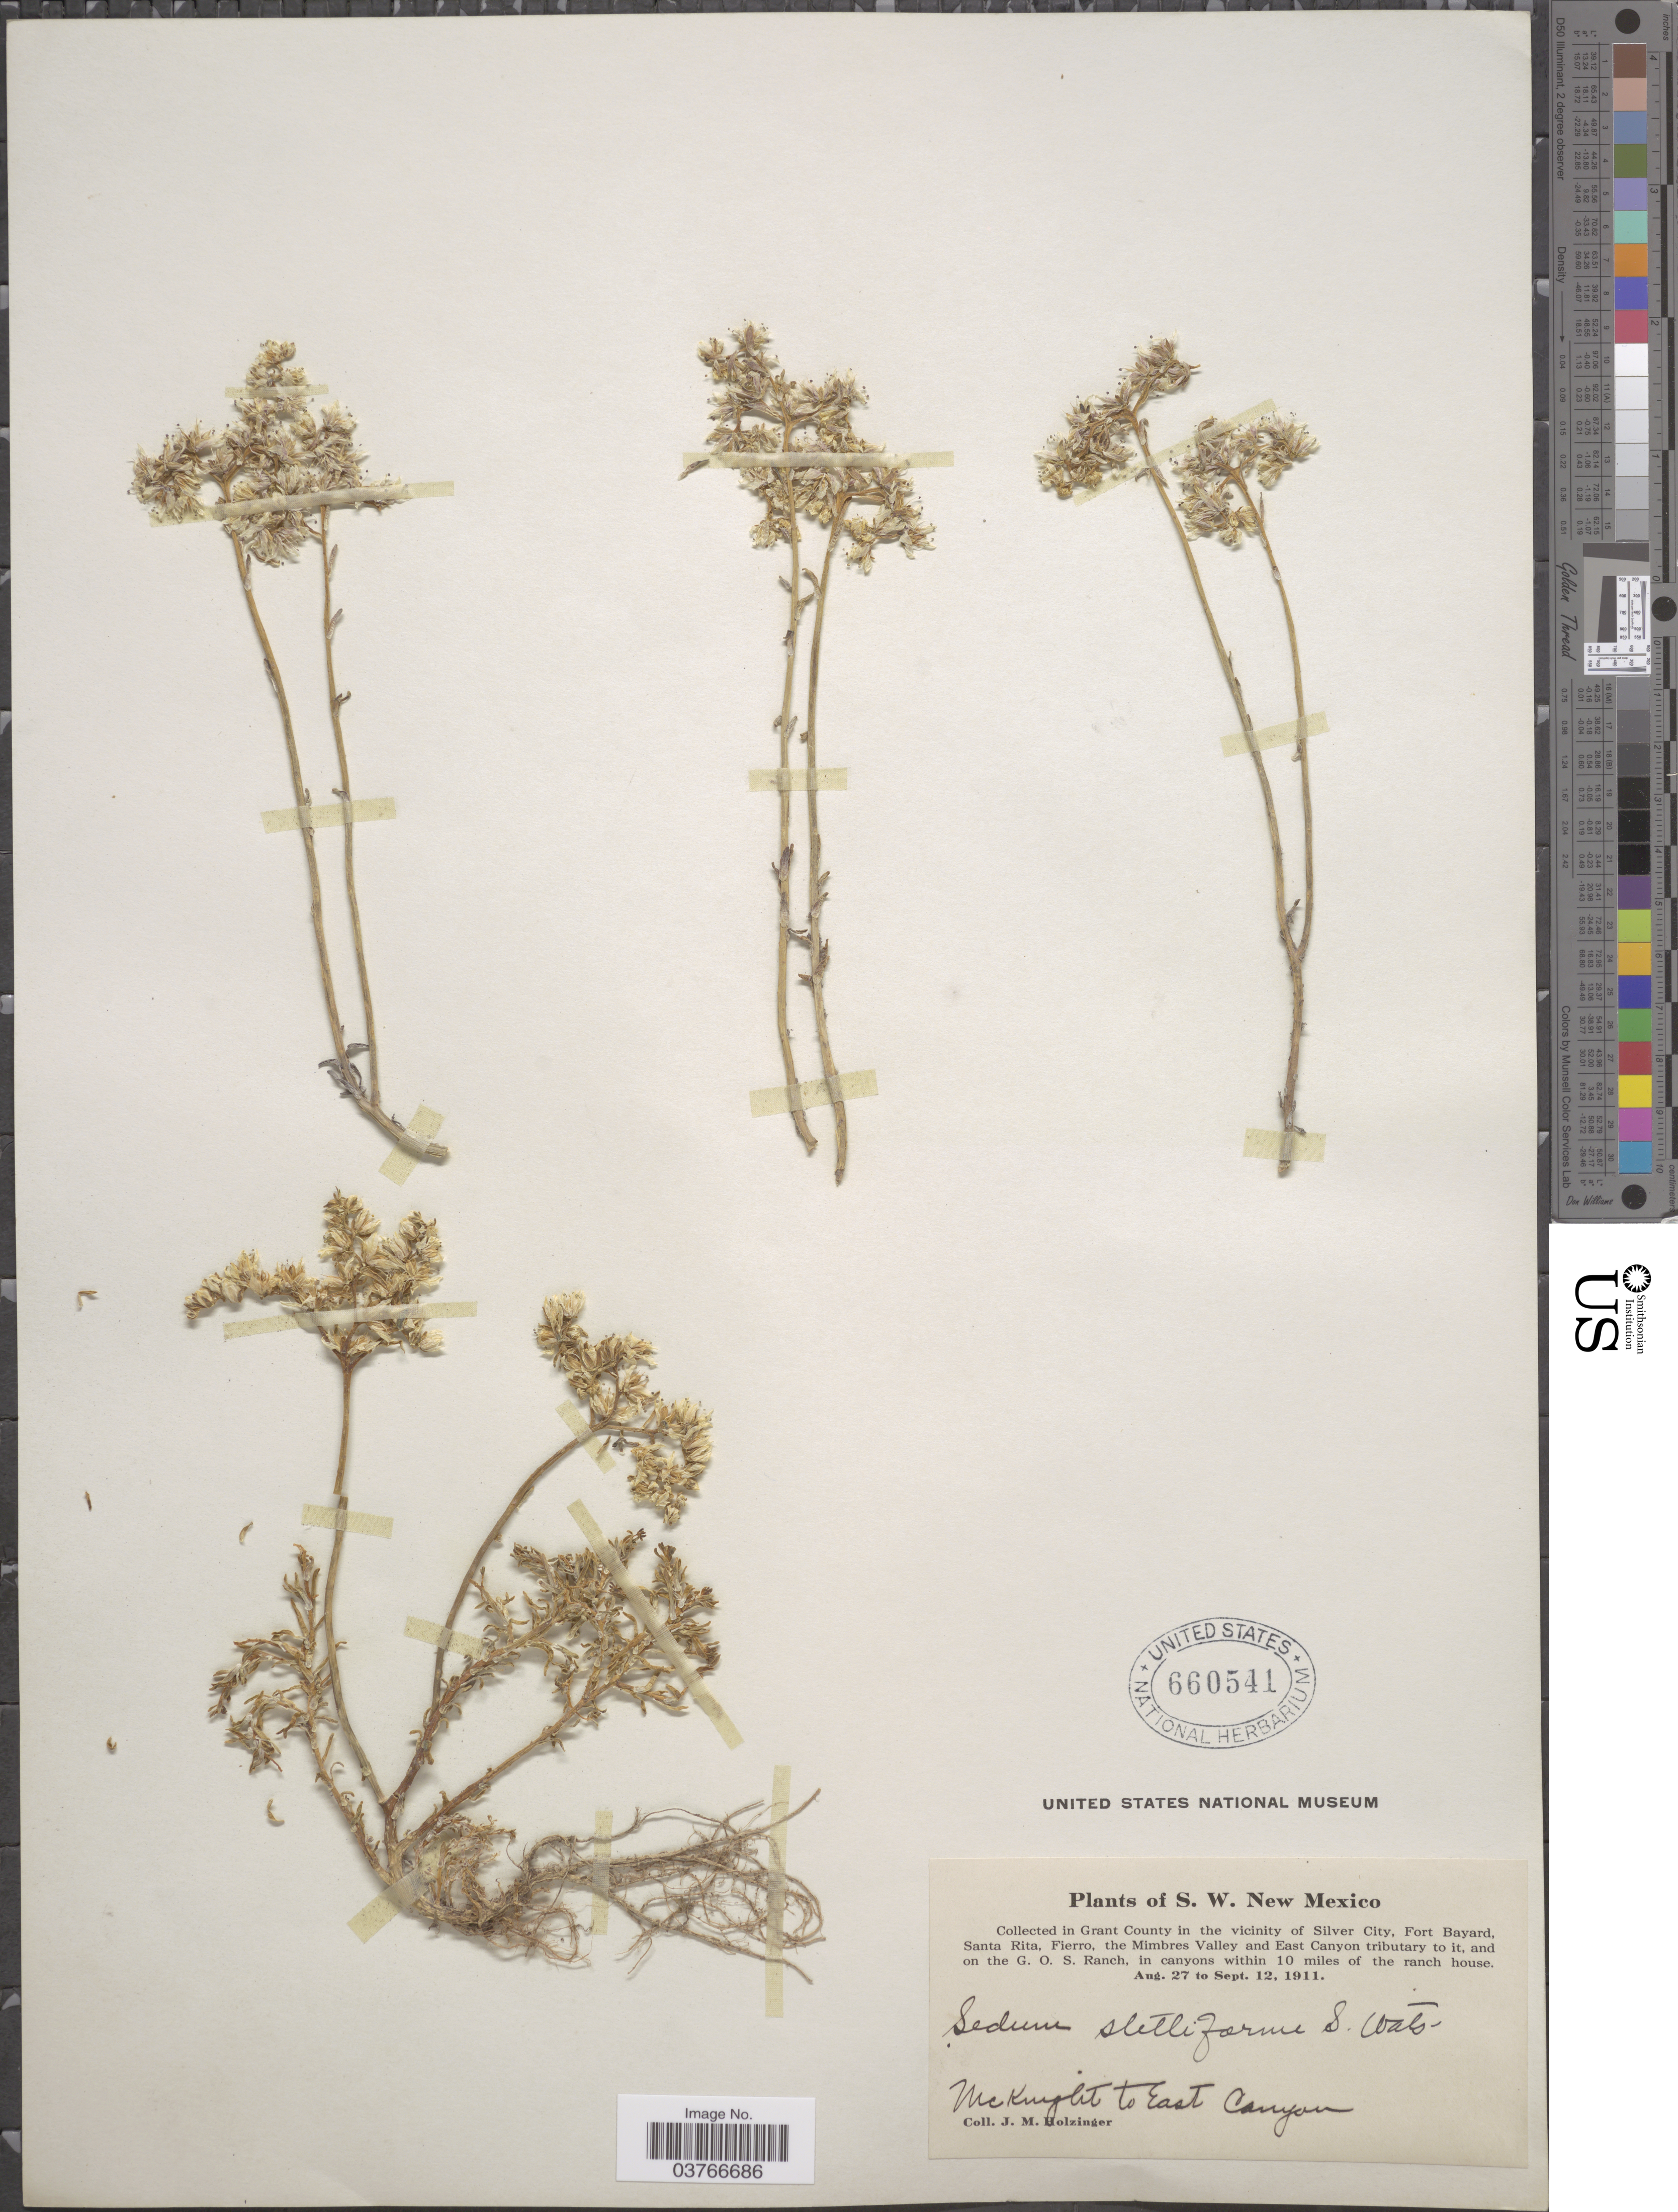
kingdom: Plantae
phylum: Tracheophyta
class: Magnoliopsida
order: Saxifragales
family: Crassulaceae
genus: Sedum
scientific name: Sedum stelliforme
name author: S. Watson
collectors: J. M. Holzinger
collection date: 1911-08-27/1911-09-12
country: United States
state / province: New Mexico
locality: S. W. New Mexico. Grant County in the vicinity of Silver City, Fort Bayard, Santa Rita, Fierro, the Mimbres Valley and East Canyon tributary to it, and on the G. O. S. Ranch, in canyons within 10 miles of the ranch house. Mc Knight to East Canyon.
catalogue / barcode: US 660541